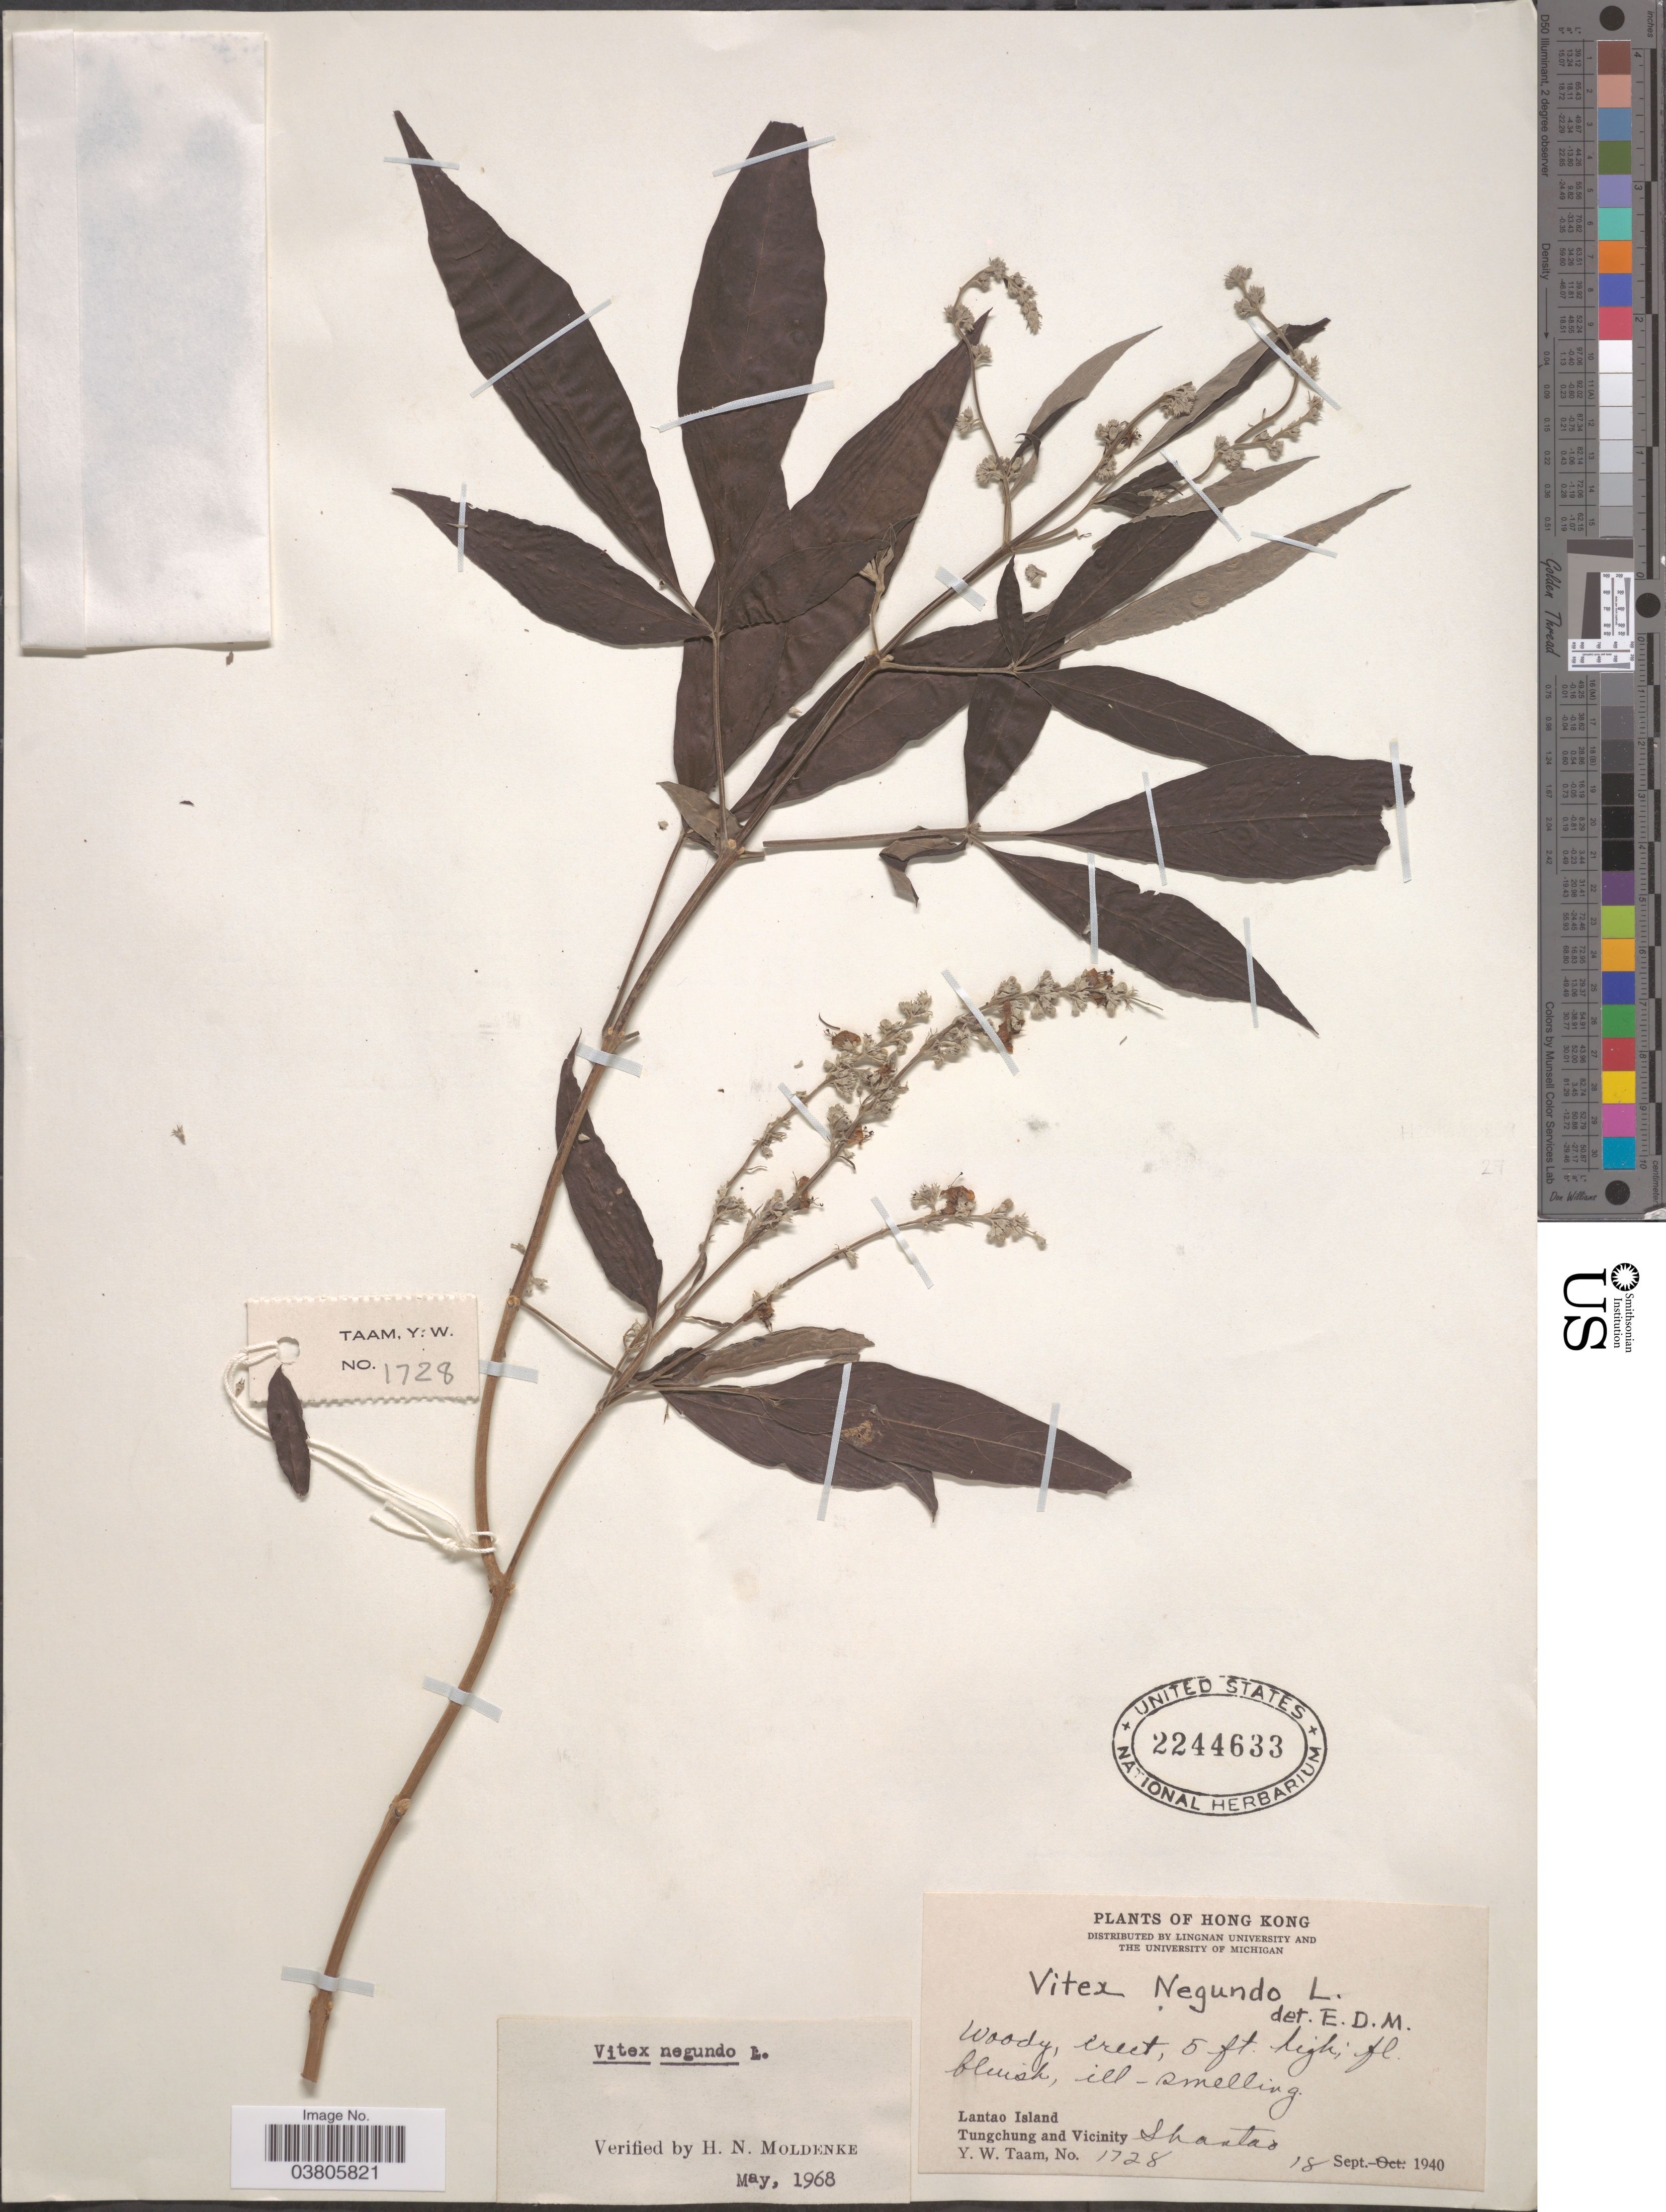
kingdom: Plantae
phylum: Tracheophyta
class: Magnoliopsida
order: Lamiales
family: Lamiaceae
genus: Vitex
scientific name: Vitex negundo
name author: L.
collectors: Y. W. Taam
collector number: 1728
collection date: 1940-09-18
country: China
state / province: Hong Kong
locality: Lantao Island. Tungchung and Vicinity. Shantao.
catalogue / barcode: US 2244633